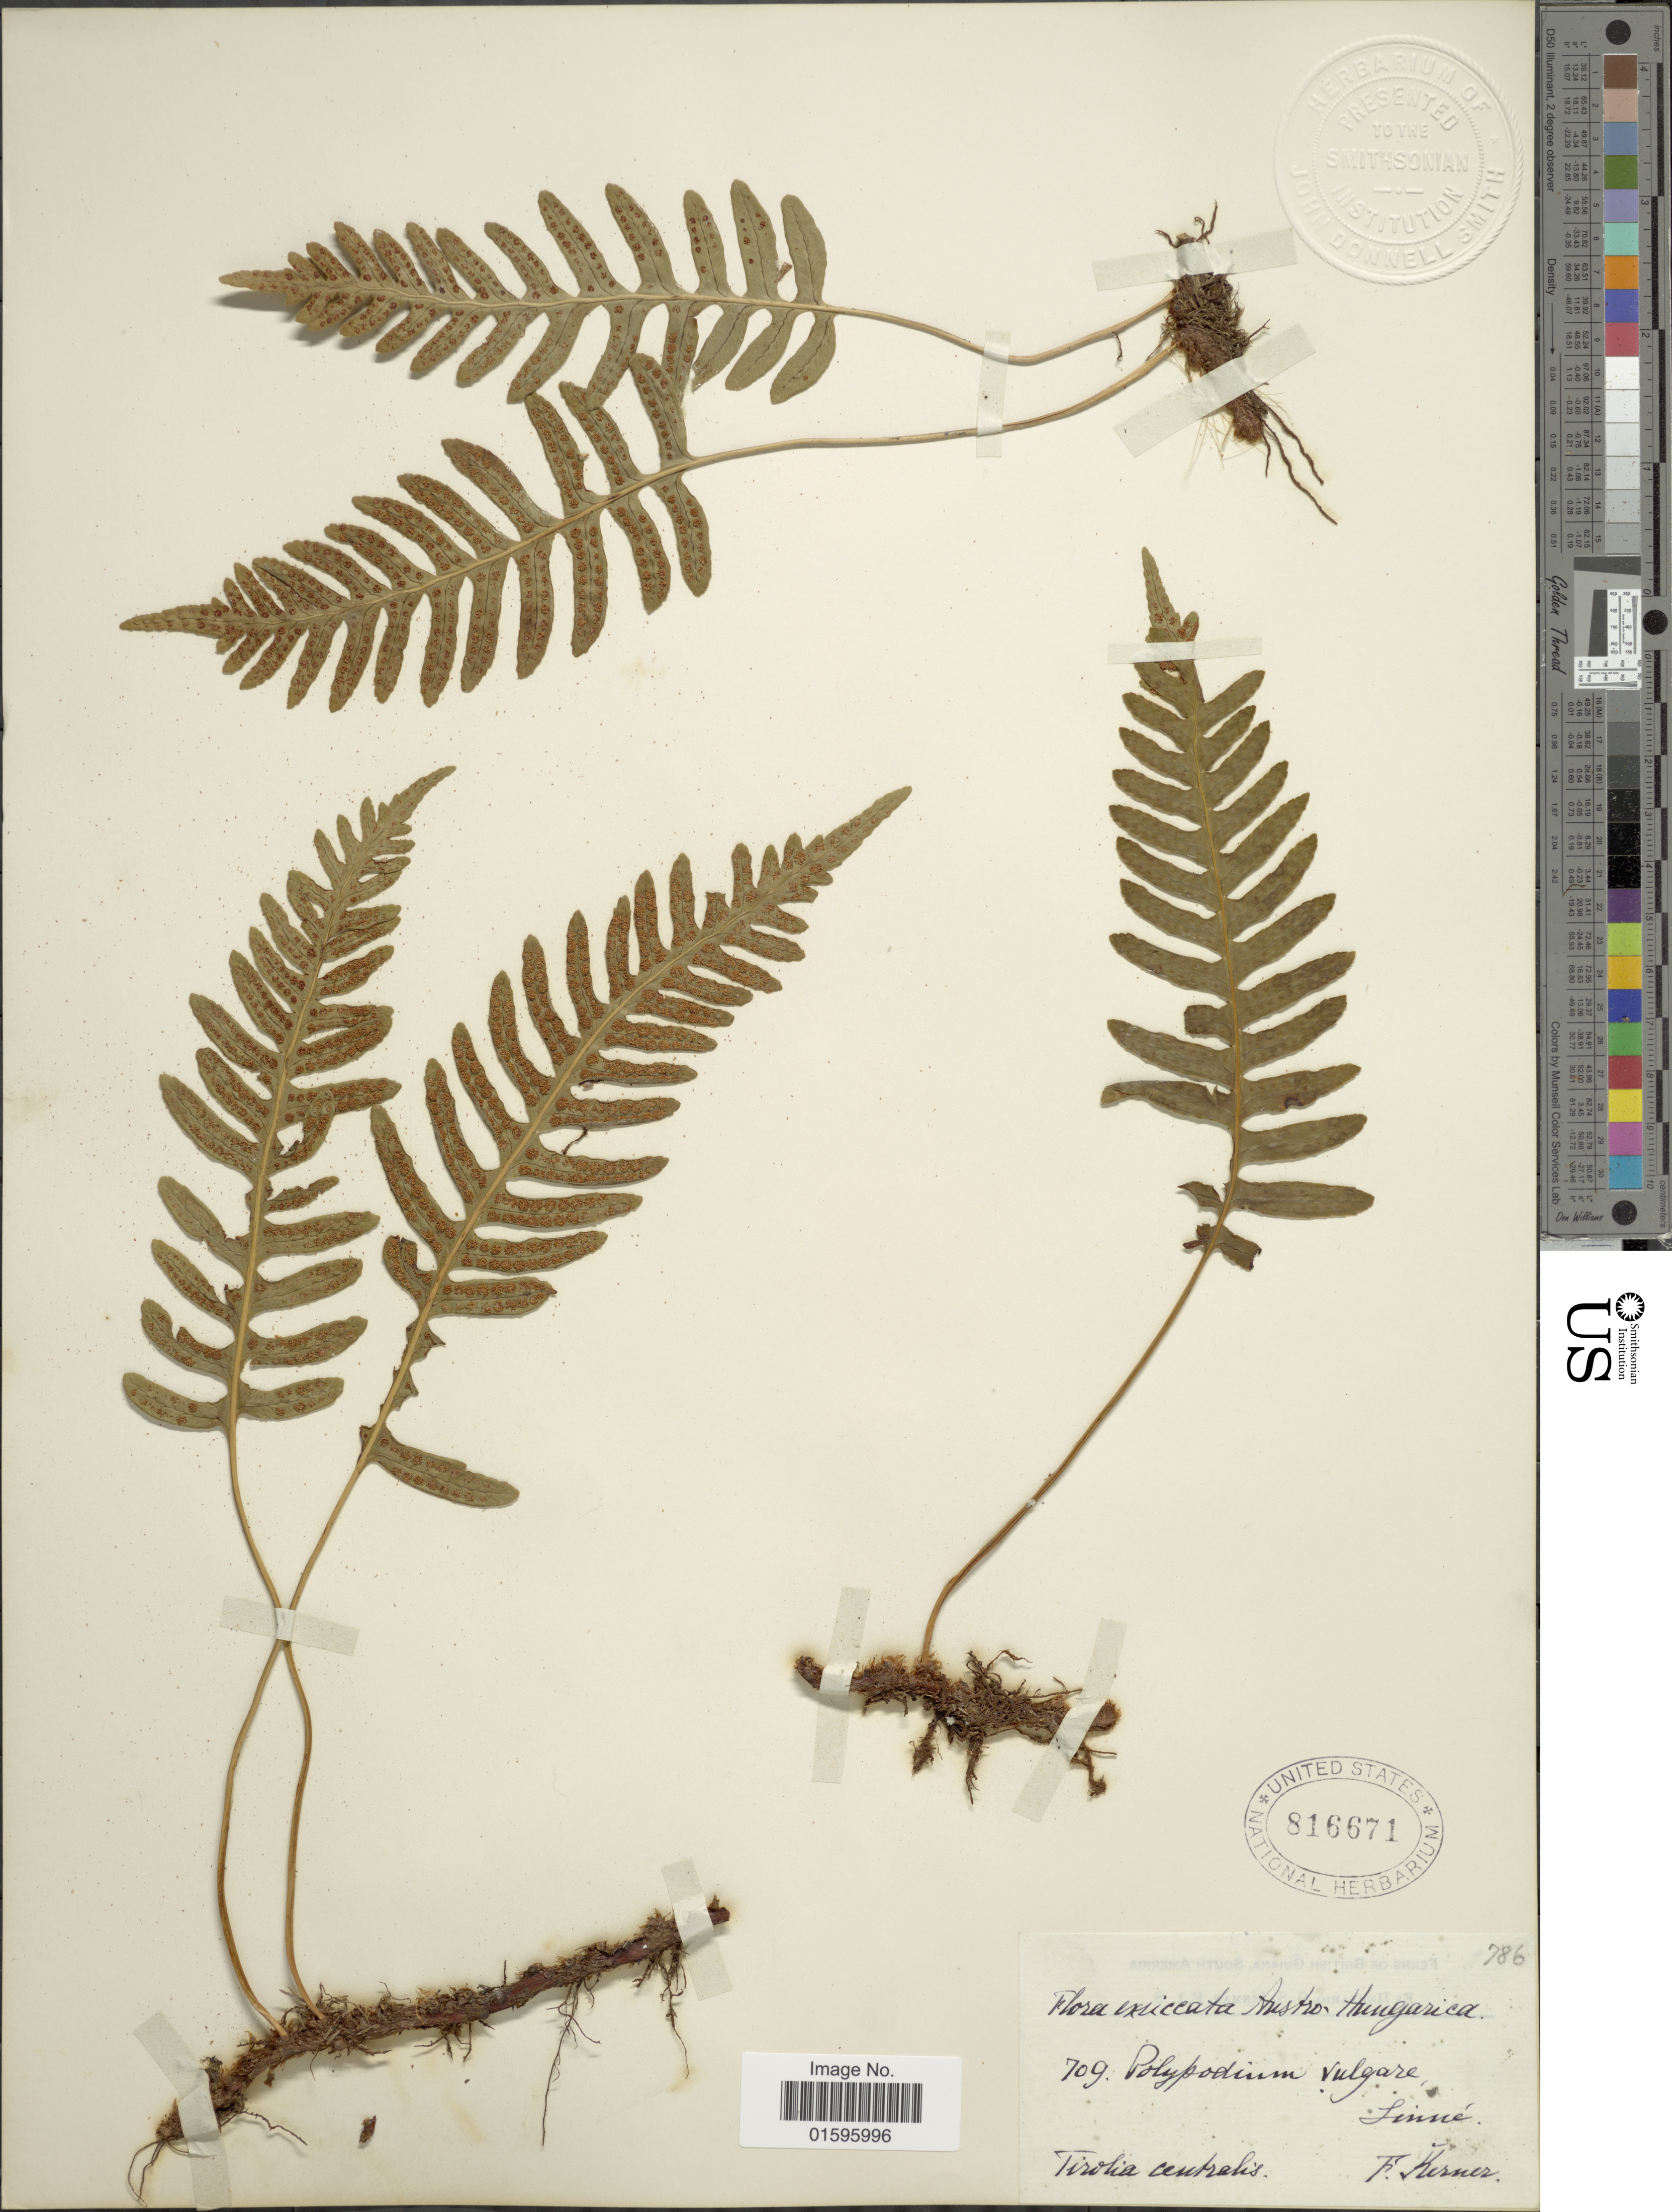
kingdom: Plantae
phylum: Tracheophyta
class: Polypodiopsida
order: Polypodiales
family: Polypodiaceae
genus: Polypodium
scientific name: Polypodium vulgare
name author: L.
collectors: F. Kerner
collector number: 709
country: Austria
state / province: Tirol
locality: Austro-Hungarica, Tirolia centralis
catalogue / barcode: US 816671